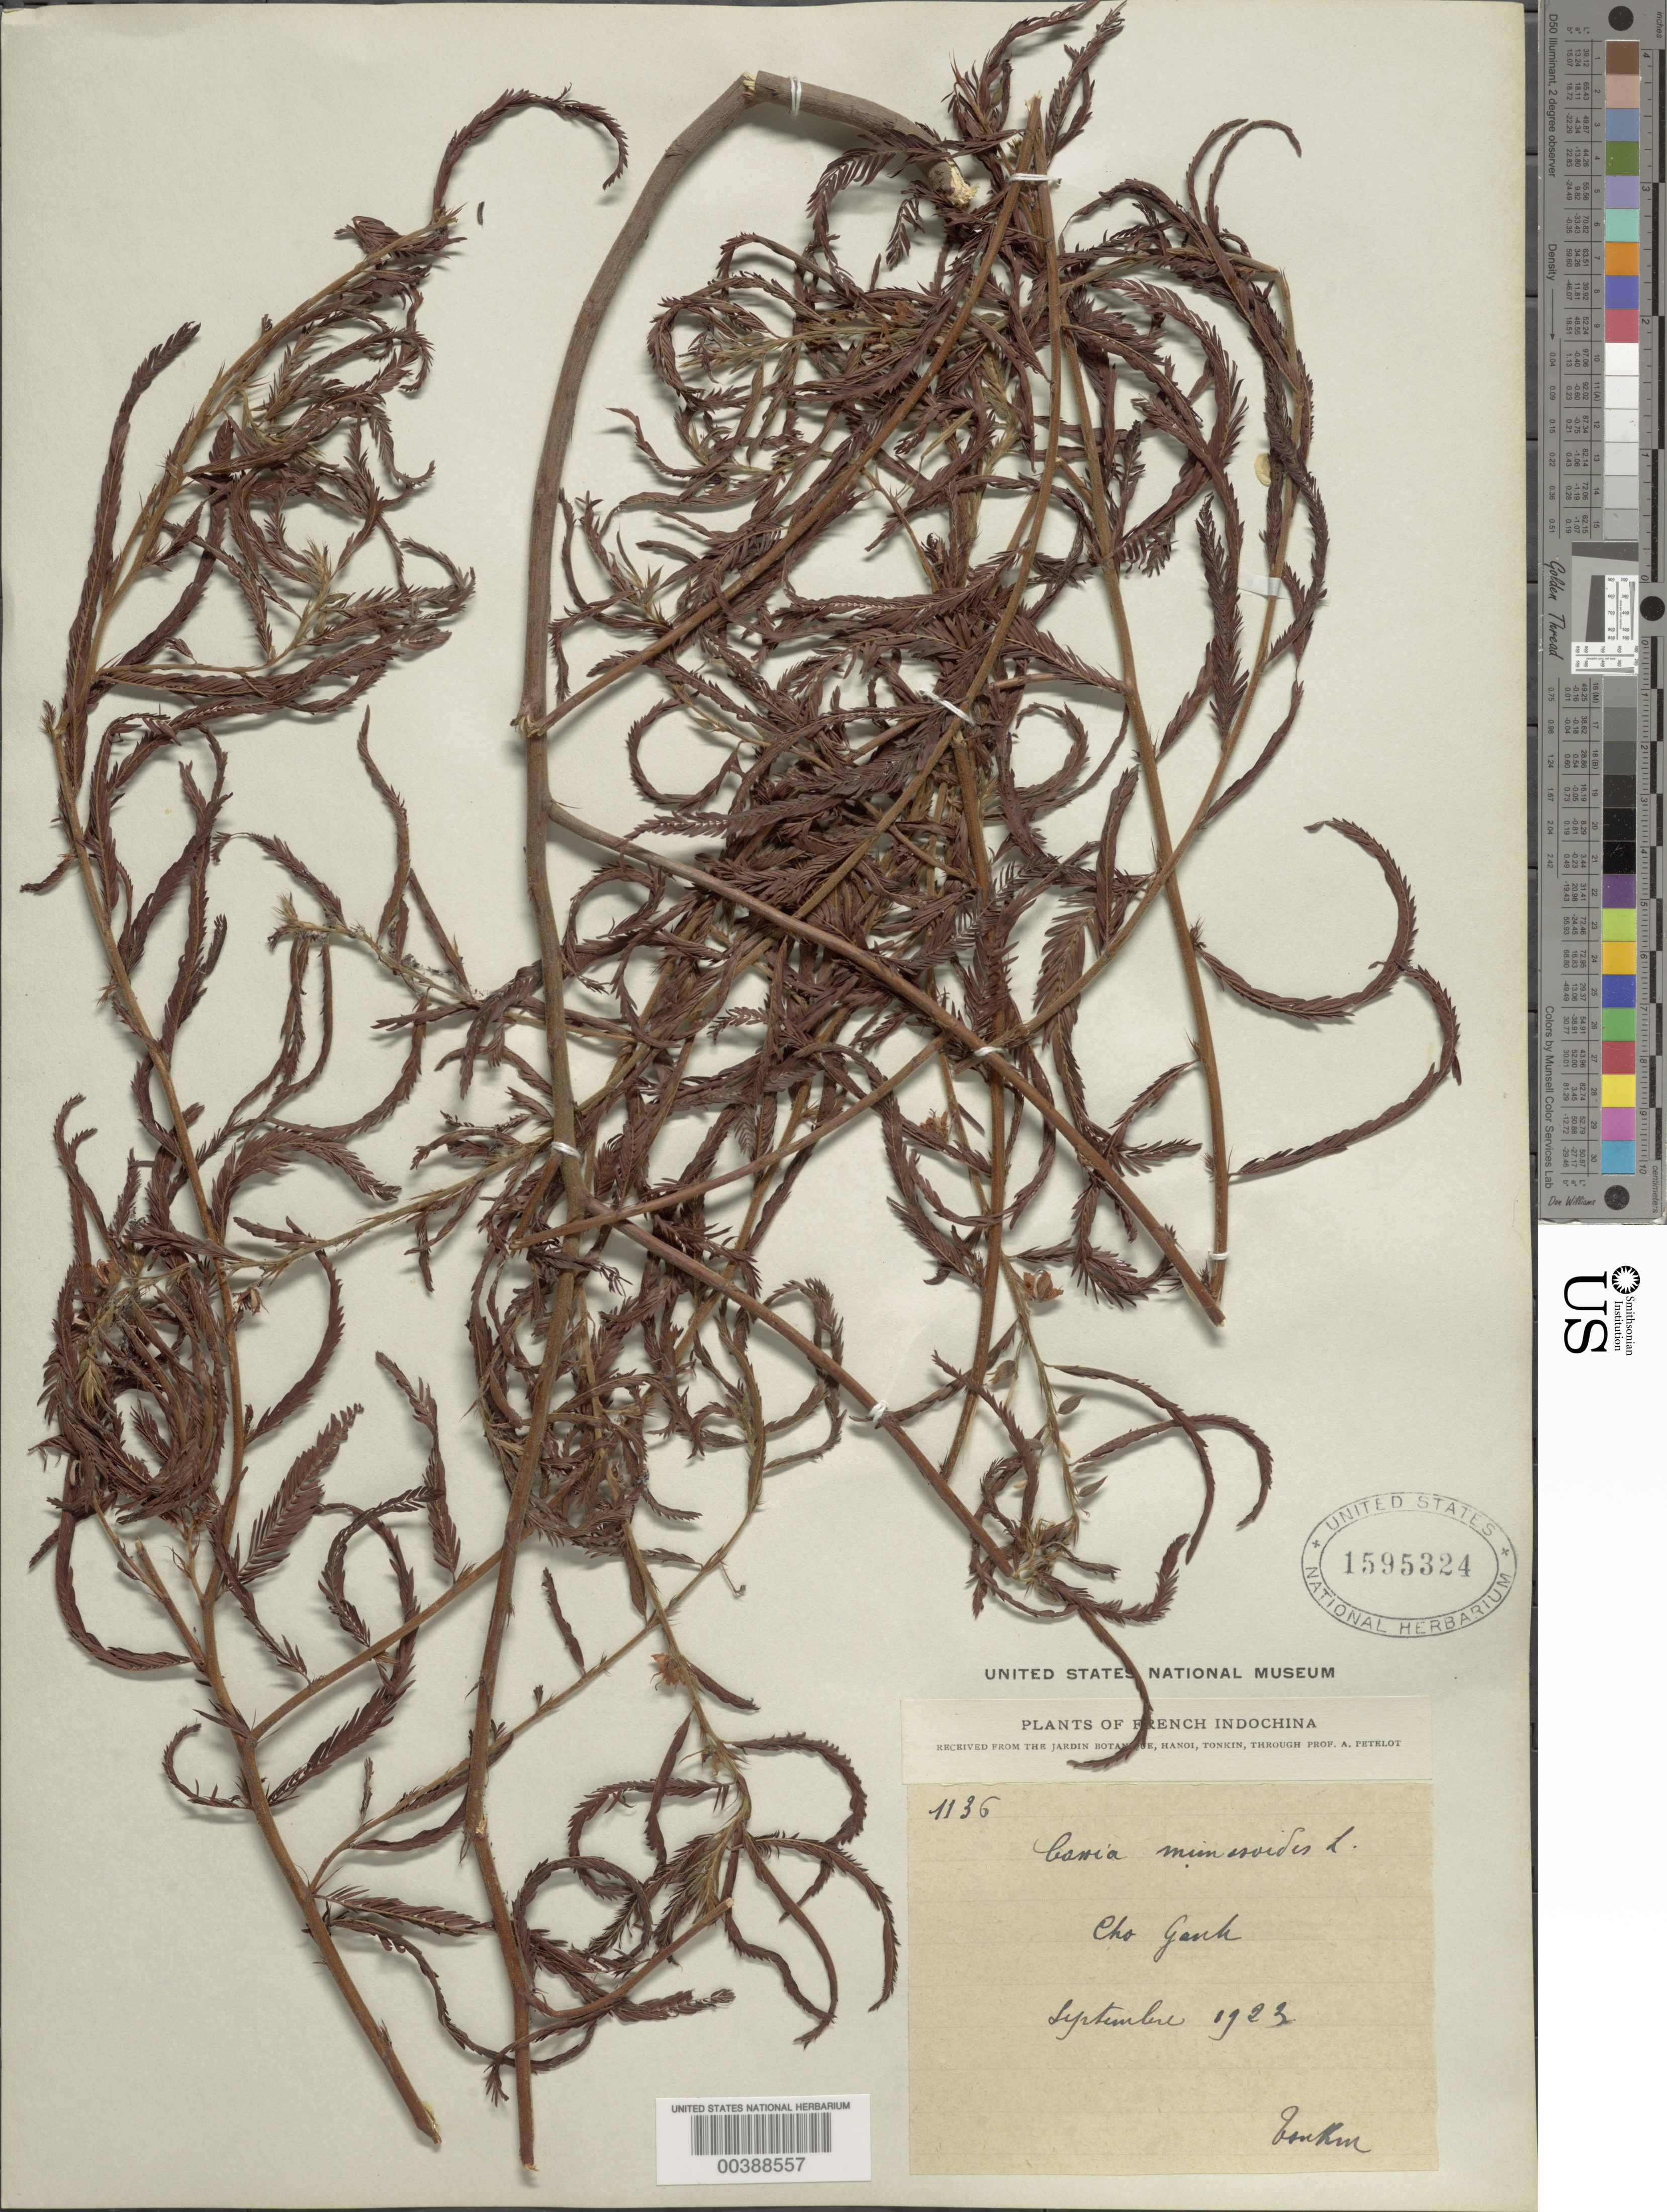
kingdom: Plantae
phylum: Tracheophyta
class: Magnoliopsida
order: Fabales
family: Fabaceae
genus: Chamaecrista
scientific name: Chamaecrista mimosoides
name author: (L.) Greene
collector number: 1136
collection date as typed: Sep 1923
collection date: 1923-09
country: Vietnam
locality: Cho ganh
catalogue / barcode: US 1595324